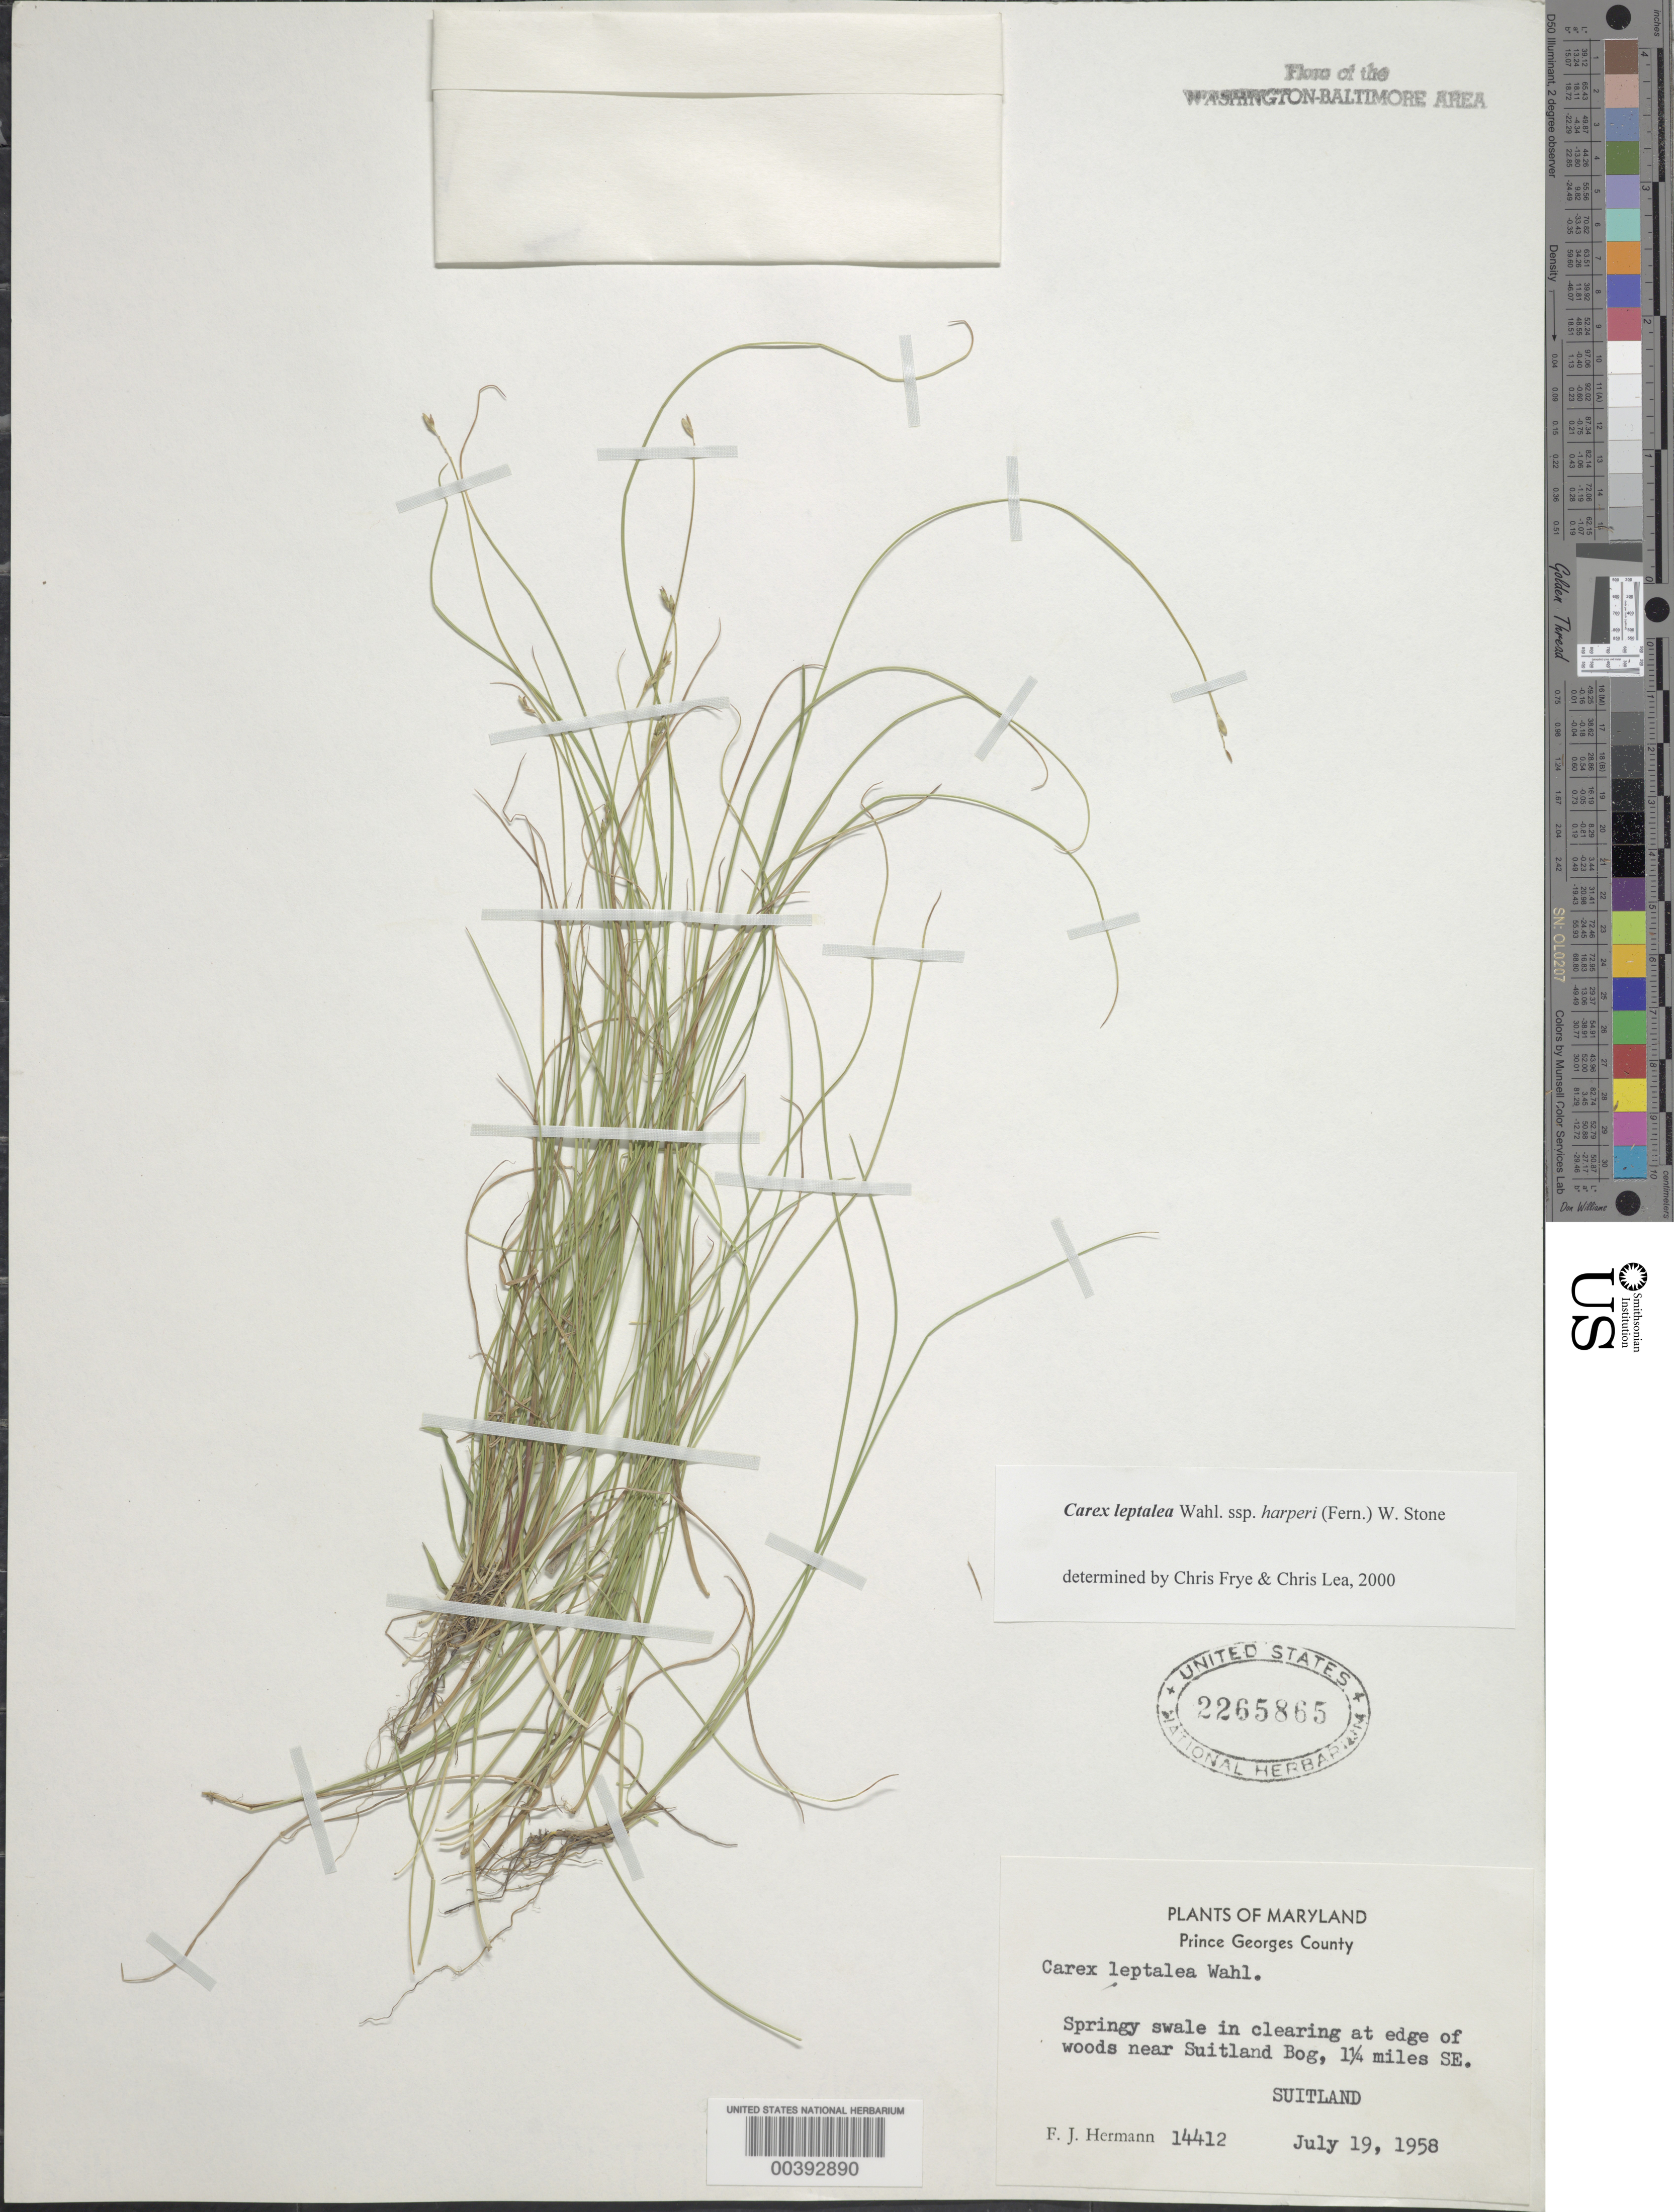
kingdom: Plantae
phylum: Tracheophyta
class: Liliopsida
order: Poales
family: Cyperaceae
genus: Carex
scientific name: Carex leptalea var. harperi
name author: (Fernald) W. Stone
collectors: F. J. Hermann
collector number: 14412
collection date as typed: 19 Jul 1958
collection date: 1958-07-19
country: United States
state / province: Maryland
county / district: Prince George's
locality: Suitland Bog, southeast of Suitland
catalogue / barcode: US 2265865